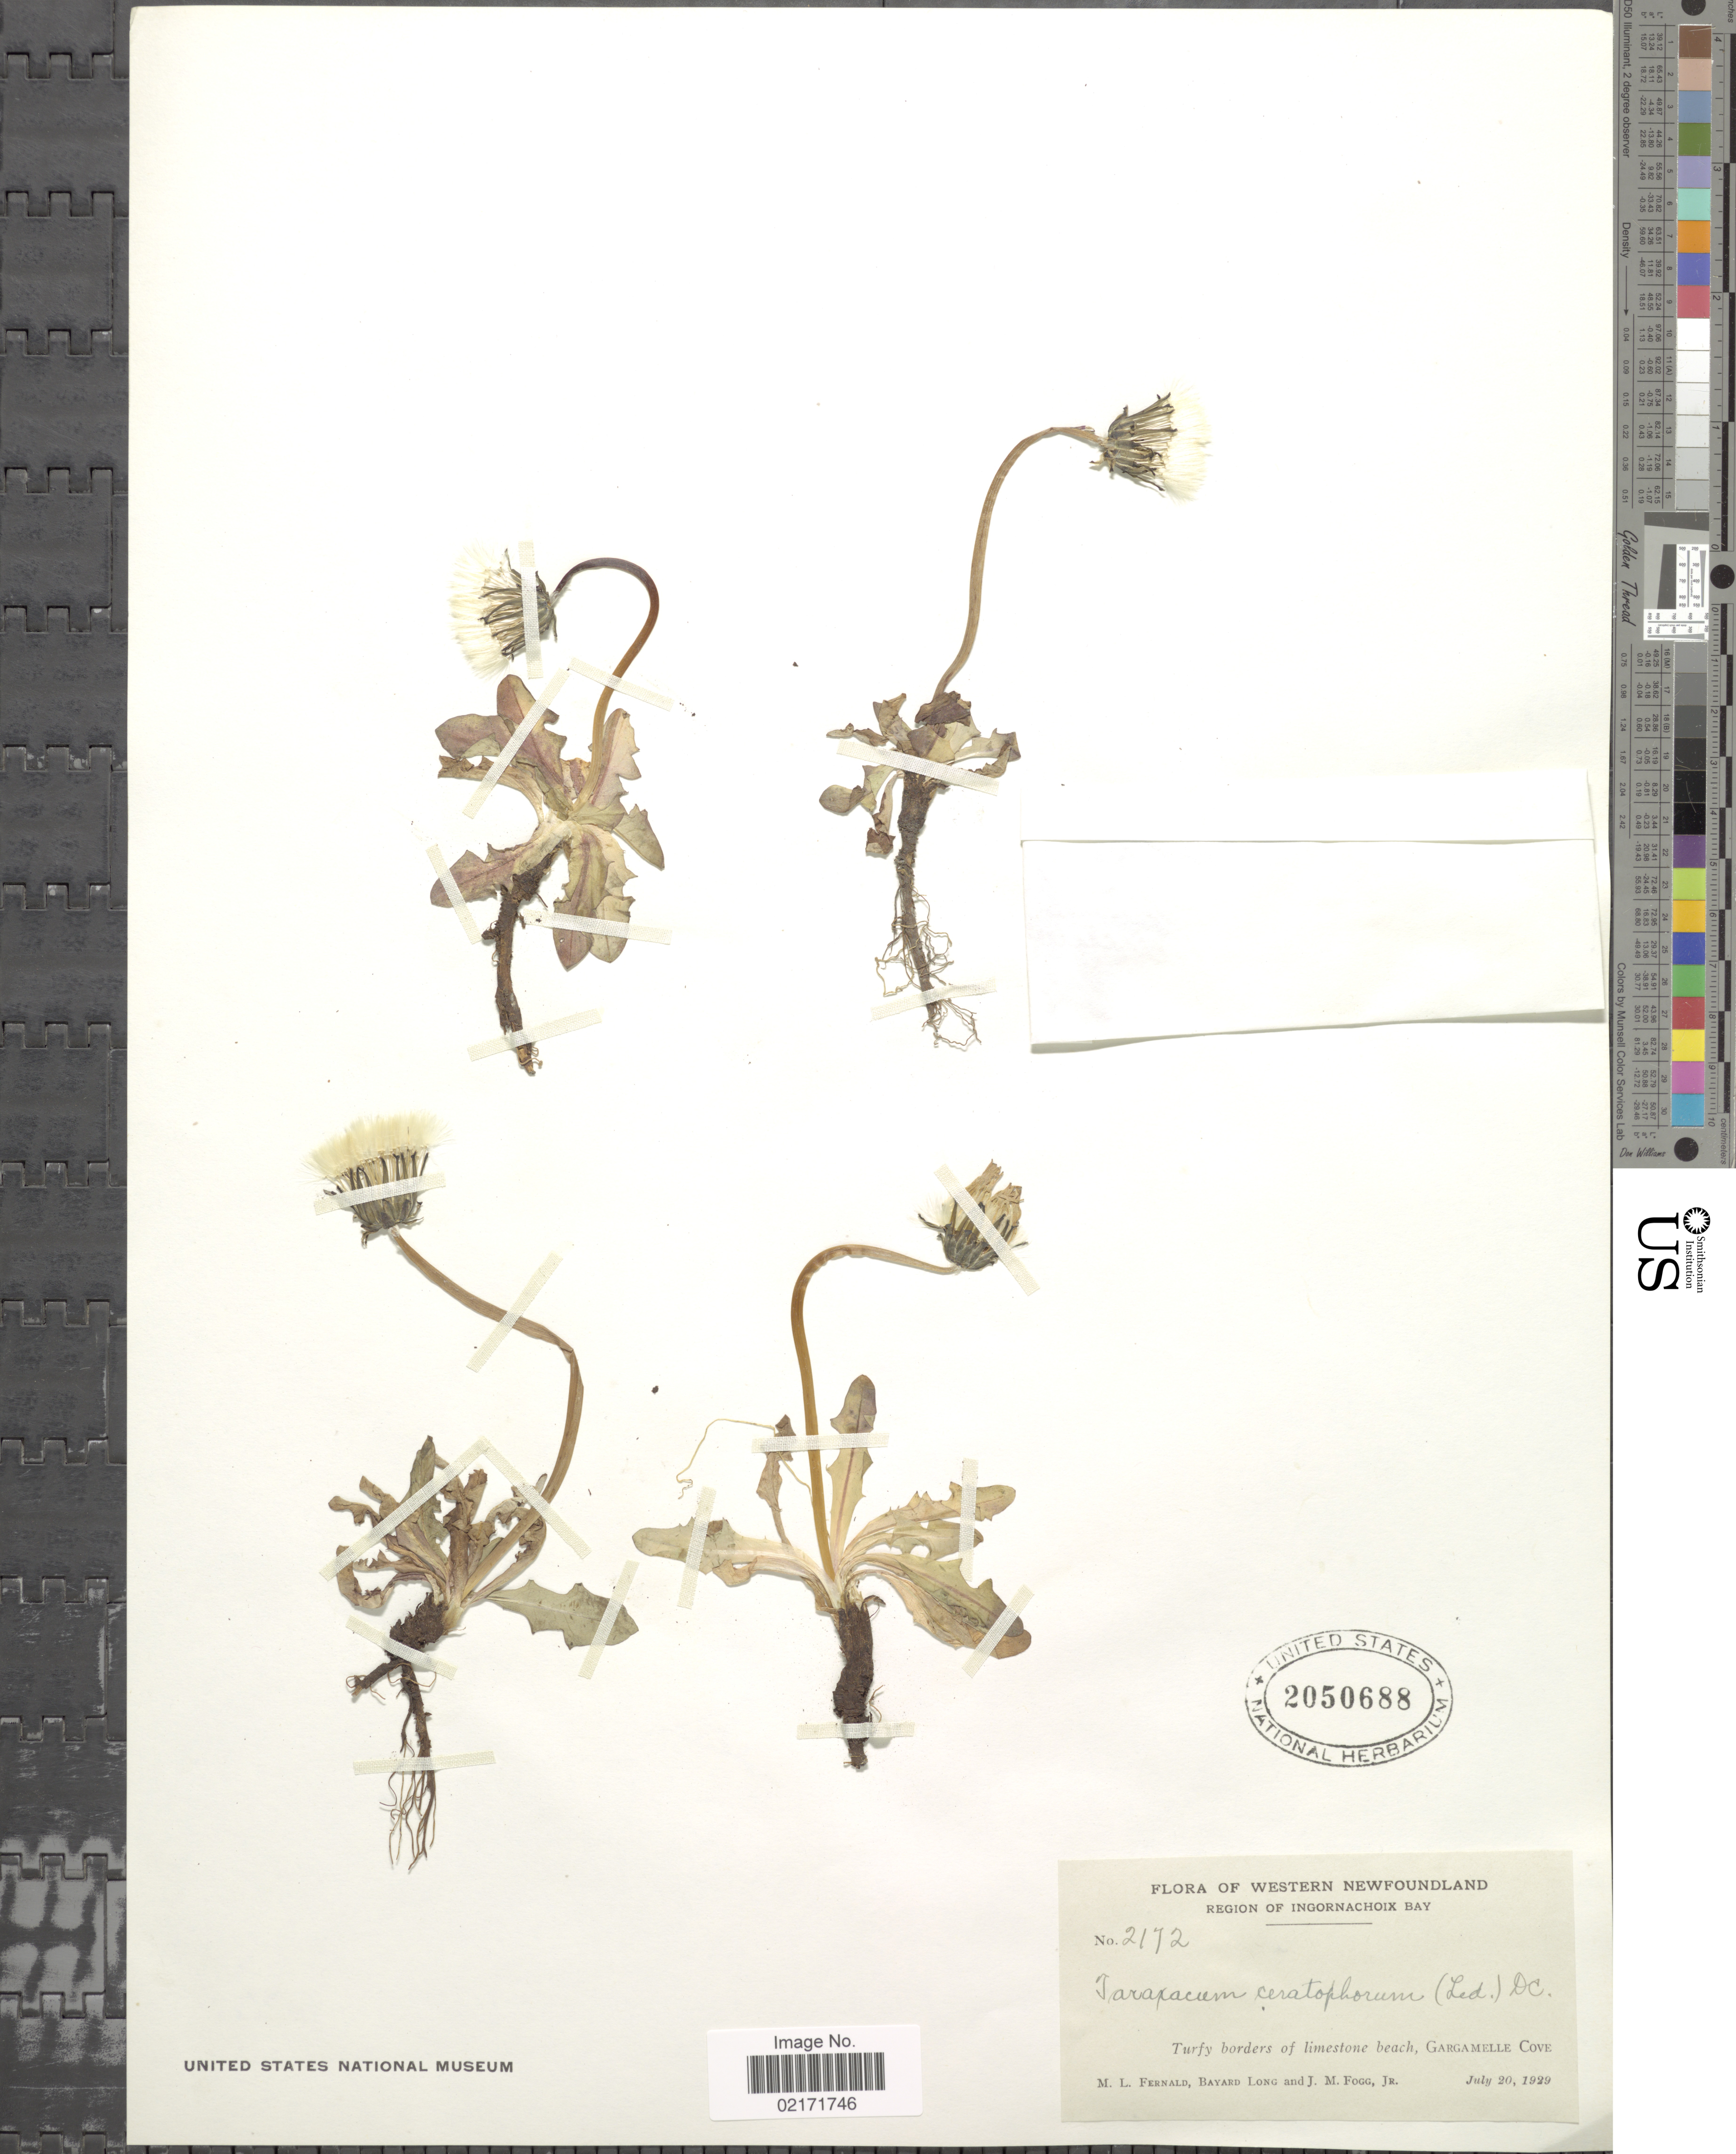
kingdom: Plantae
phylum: Tracheophyta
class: Magnoliopsida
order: Asterales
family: Asteraceae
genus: Taraxacum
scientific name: Taraxacum ceratophorum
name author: (Ledeb.) DC.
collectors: M. L. Fernald, B. Long & J. Fogg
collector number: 2172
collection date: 1929-07-20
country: Canada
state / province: Newfoundland and Labrador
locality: Western Newfoundland. Region of Ingornachoix Bay. Turfy borders of limestone beach, Gargamelle Cove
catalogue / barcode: US 2050688